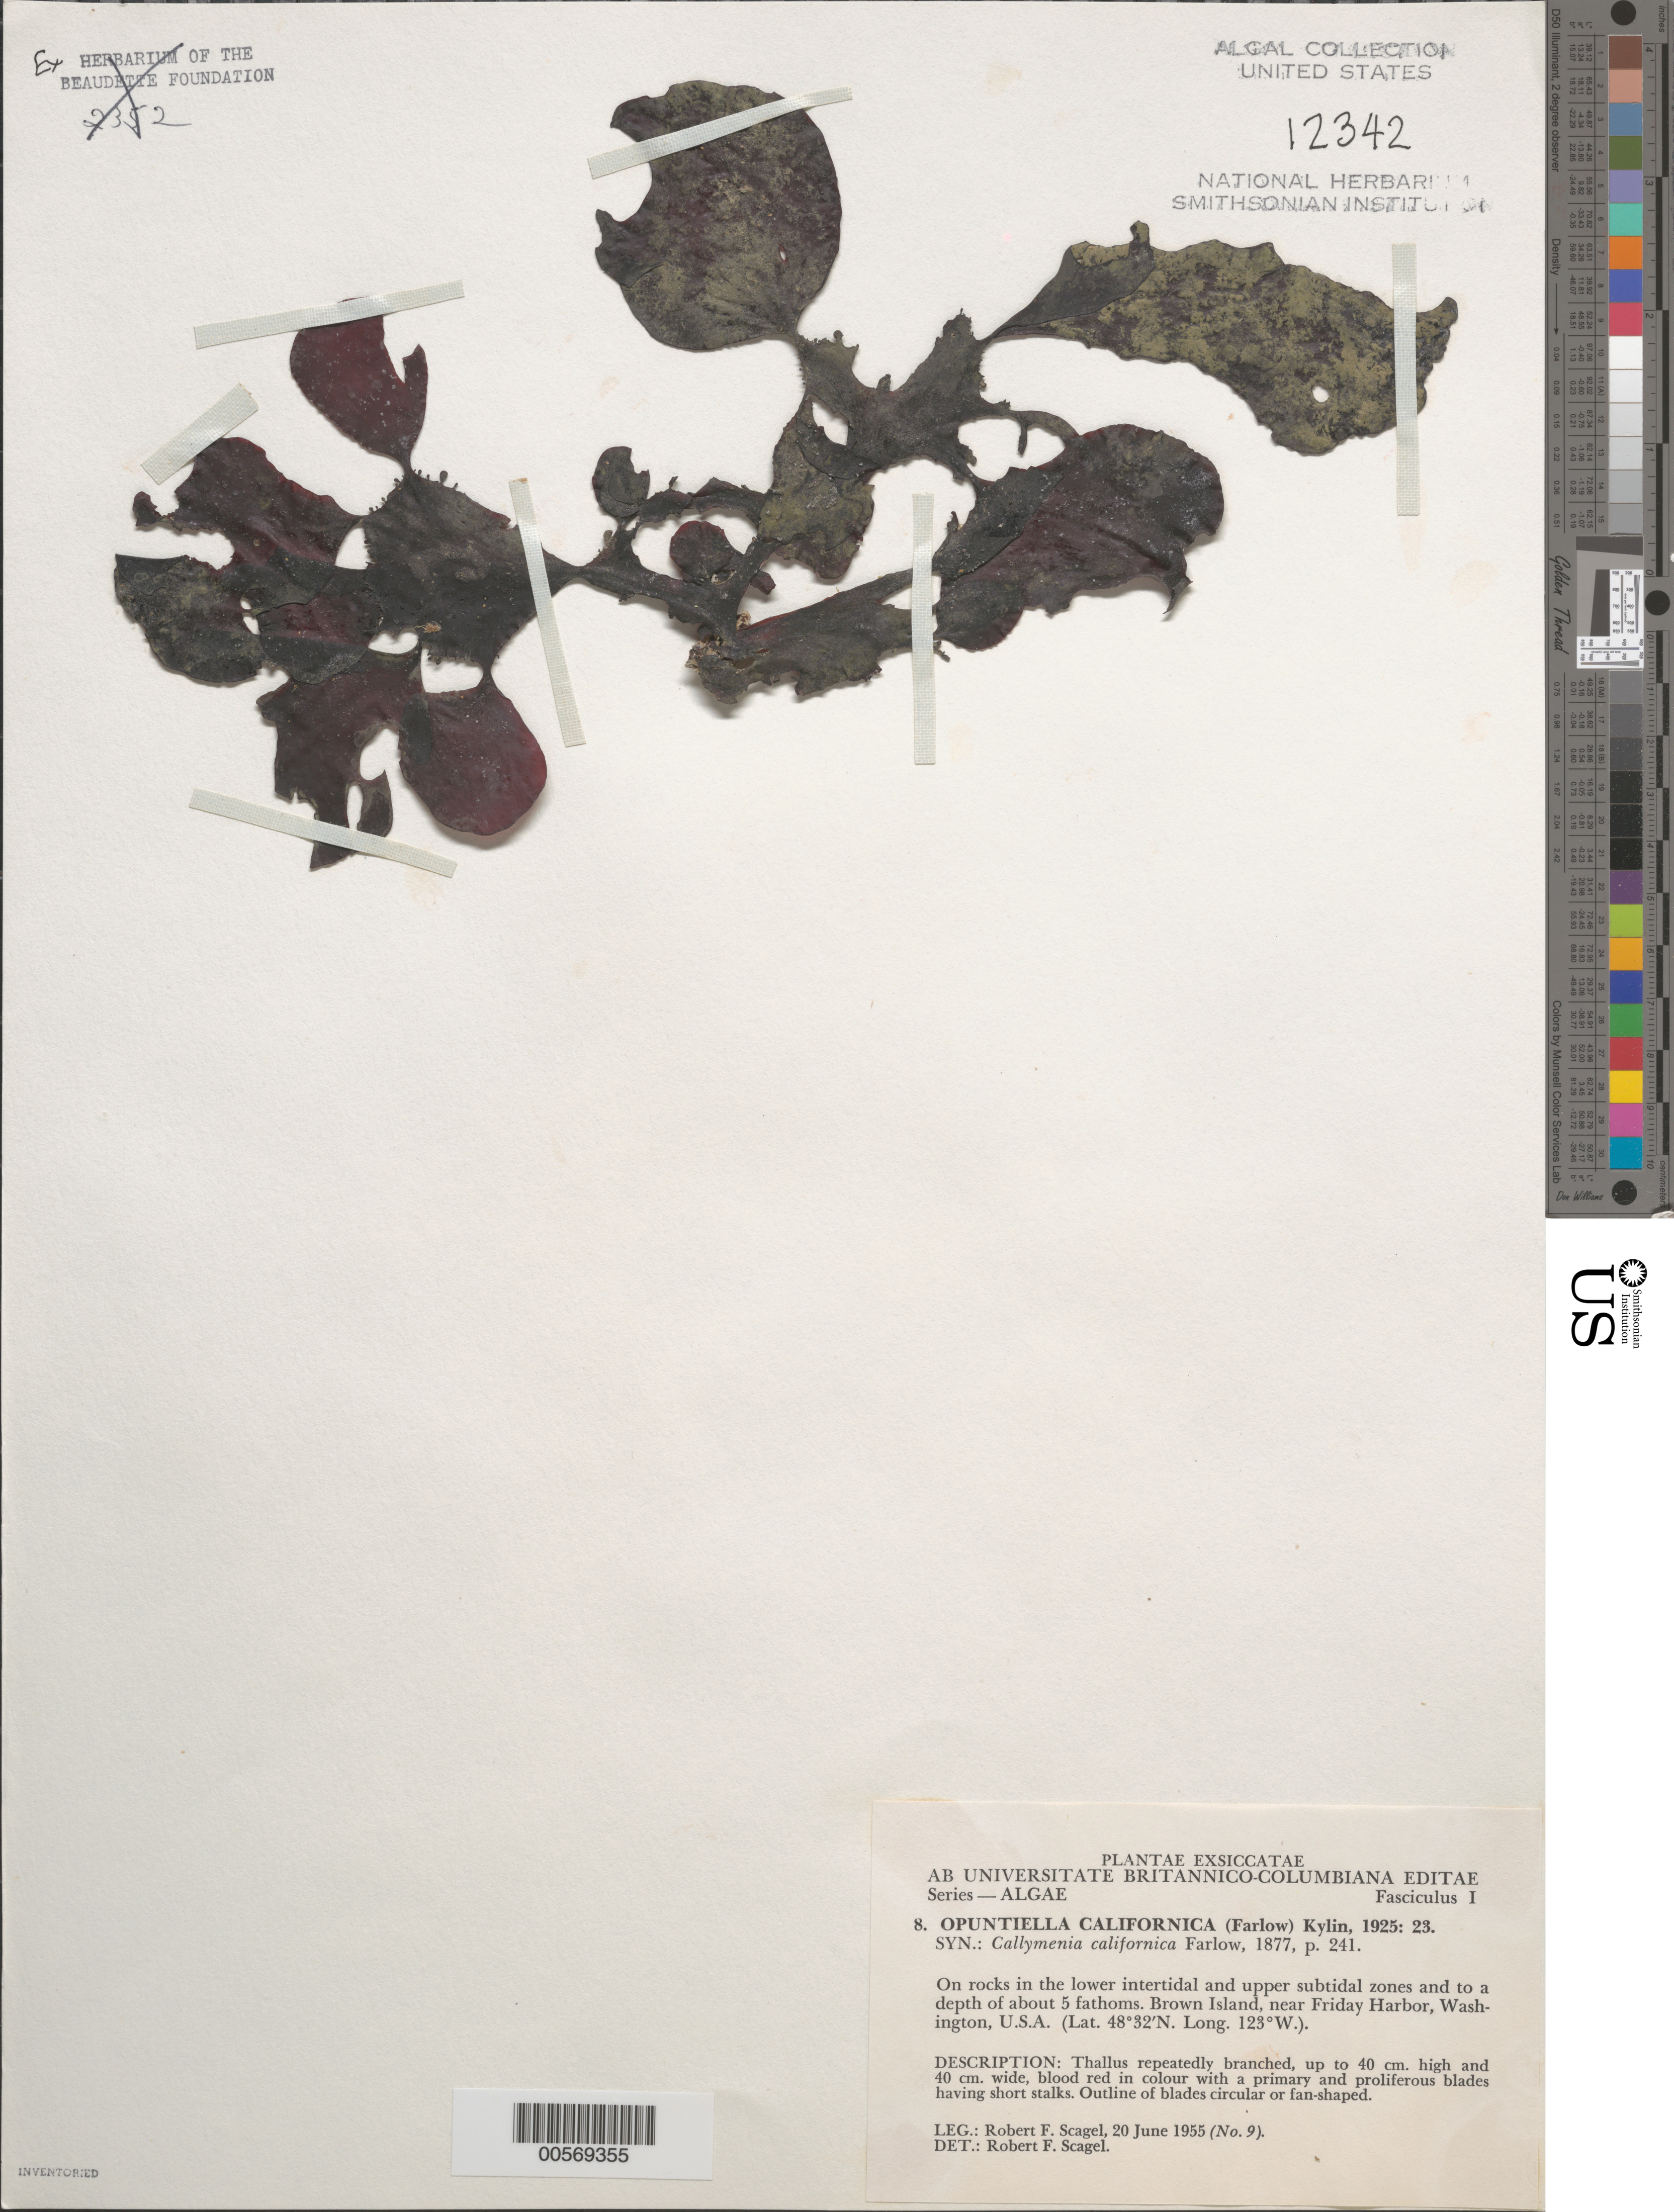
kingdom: Plantae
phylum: Rhodophyta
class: Florideophyceae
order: Gigartinales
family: Furcellariaceae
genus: Opuntiella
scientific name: Opuntiella californica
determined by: Scagel, R. F.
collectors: R. F. Scagel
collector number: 9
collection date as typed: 20 Jun 1955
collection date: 1955-06-20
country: United States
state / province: Washington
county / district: San Juan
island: San Juan Island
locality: Brown Island, near Friday Harbor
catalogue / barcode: US 12342